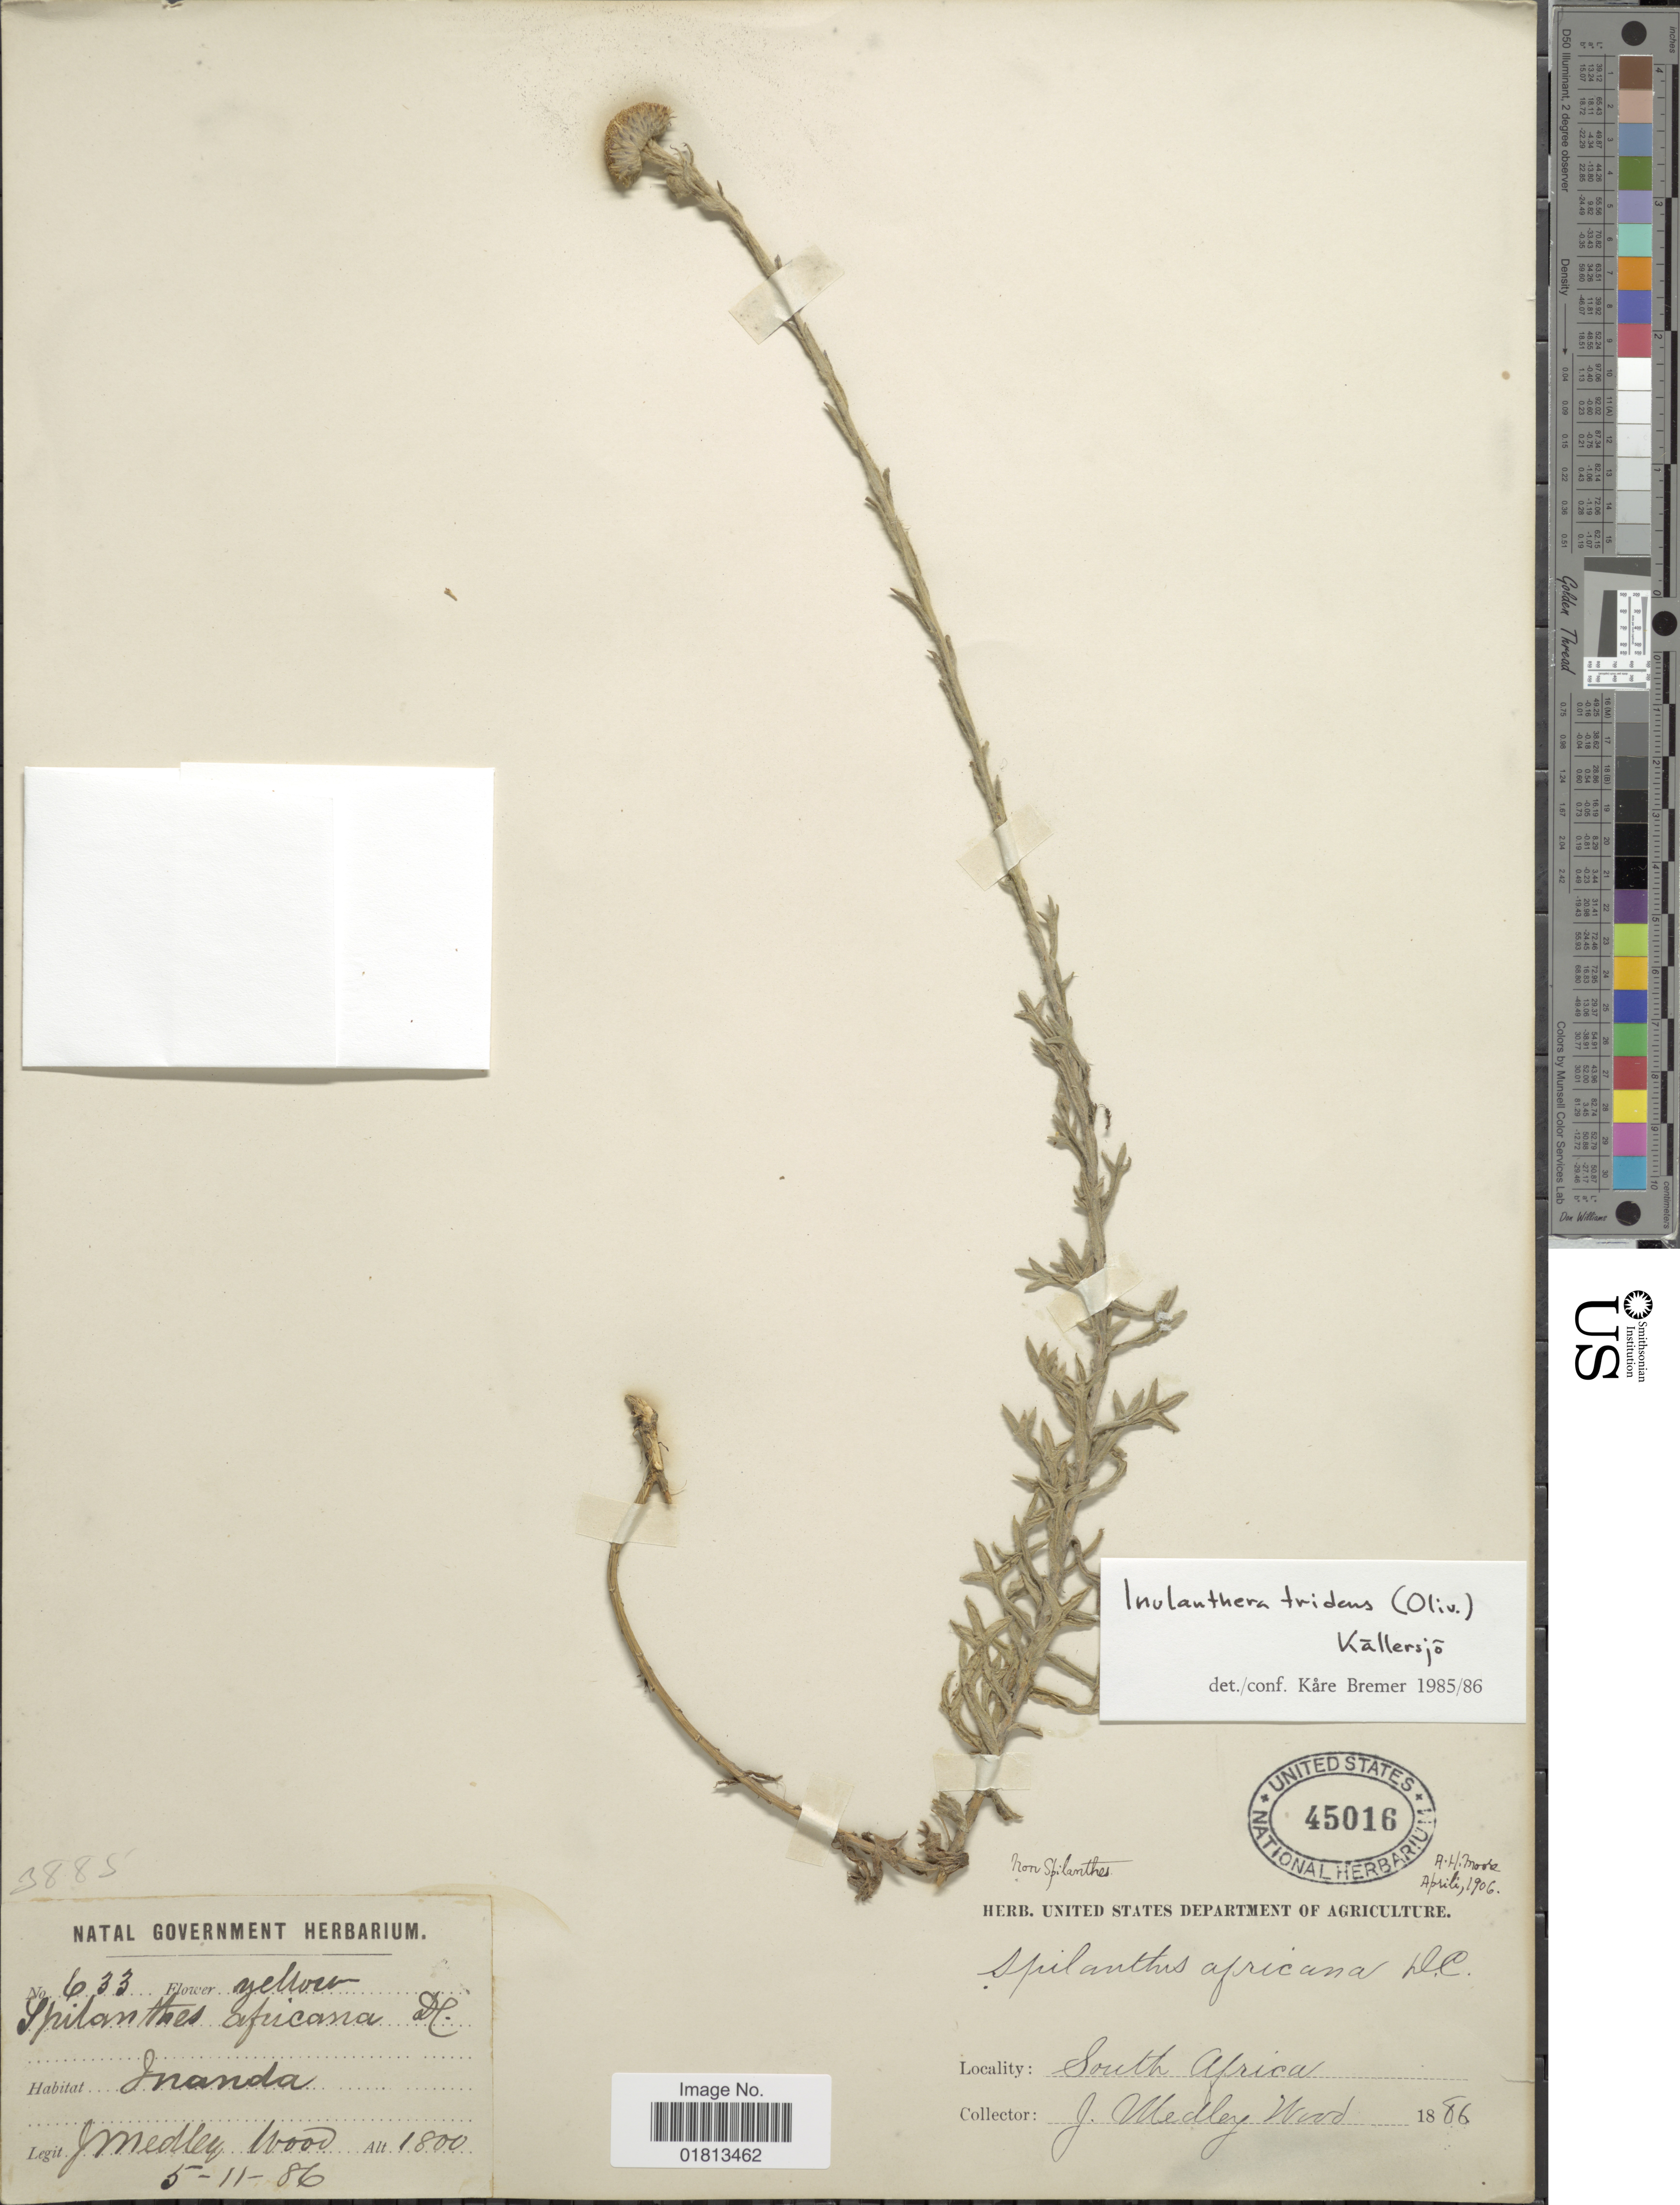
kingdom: Plantae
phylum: Tracheophyta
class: Magnoliopsida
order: Asterales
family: Asteraceae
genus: Inulanthera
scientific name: Inulanthera tridens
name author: (Oliv.) Källersjö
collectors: J. Medley Wood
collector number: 633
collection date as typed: Transcribed d/m/y: 5/11/86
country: South Africa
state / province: KwaZulu-Natal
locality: Natal, Inanda, South Africa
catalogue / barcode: US 45016